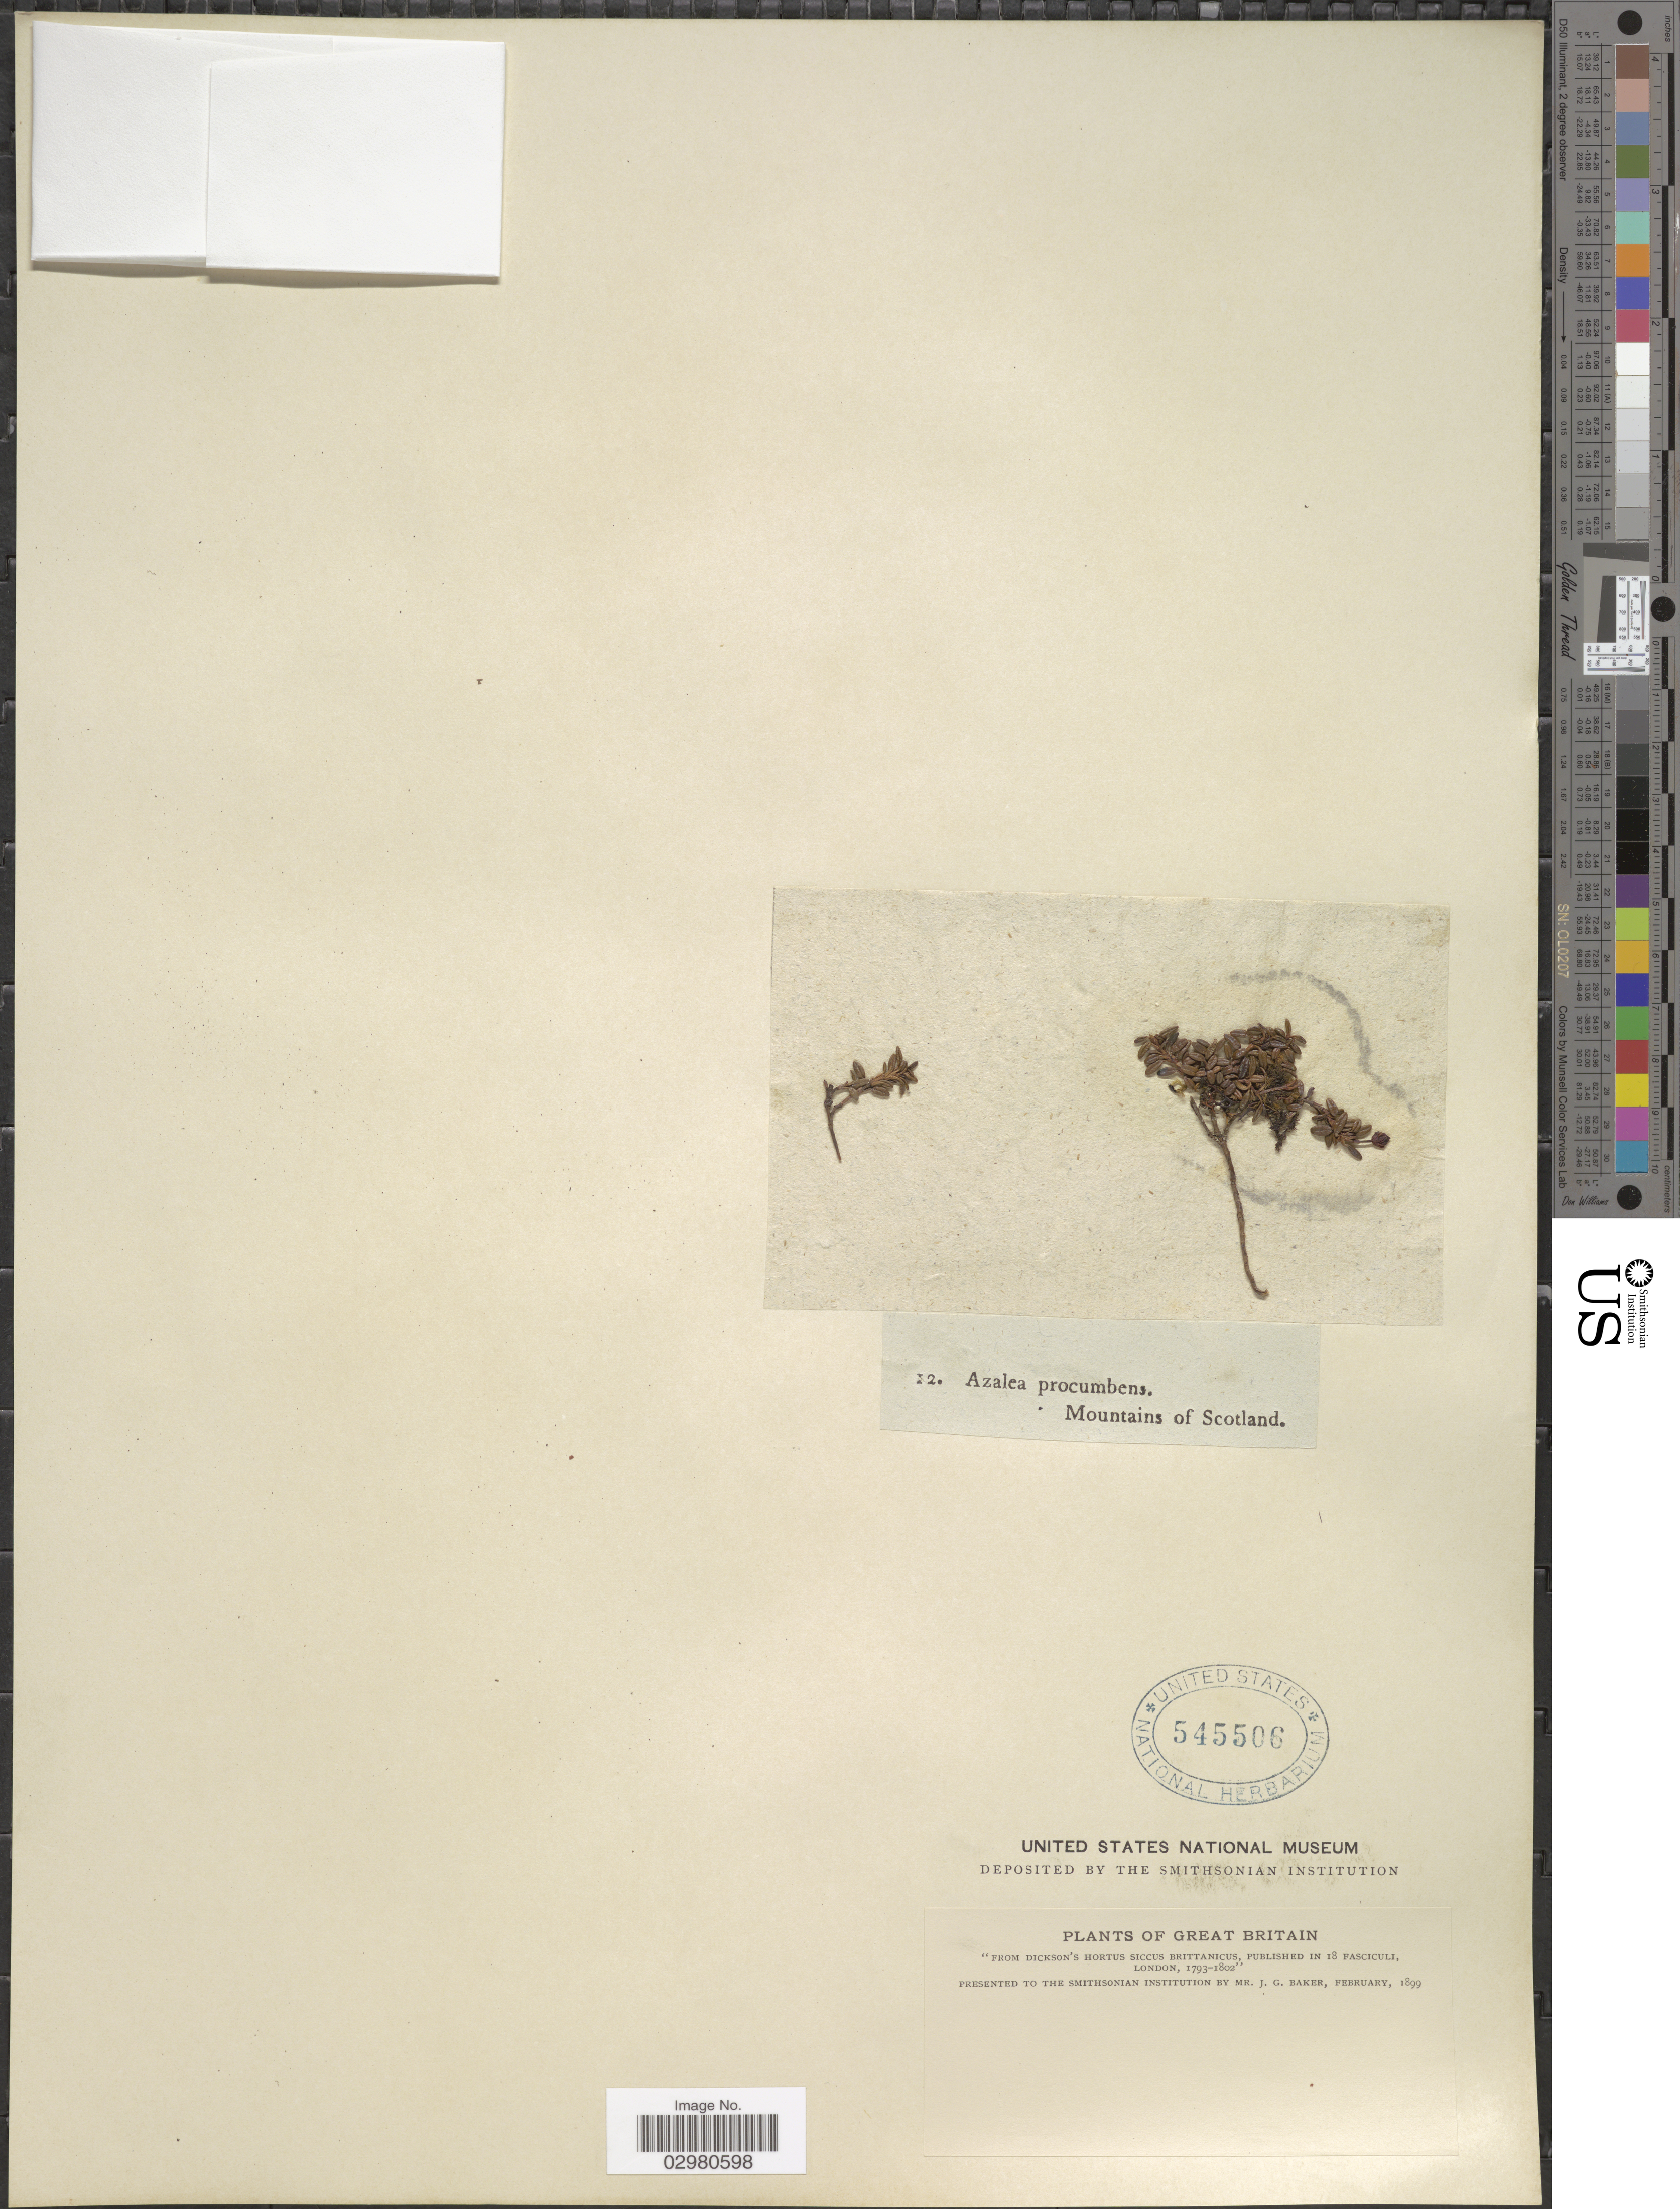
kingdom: Plantae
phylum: Tracheophyta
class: Magnoliopsida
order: Ericales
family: Ericaceae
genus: Loiseleuria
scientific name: Loiseleuria procumbens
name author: (L.) Desv.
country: United Kingdom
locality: Great Britain.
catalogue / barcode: US 545506